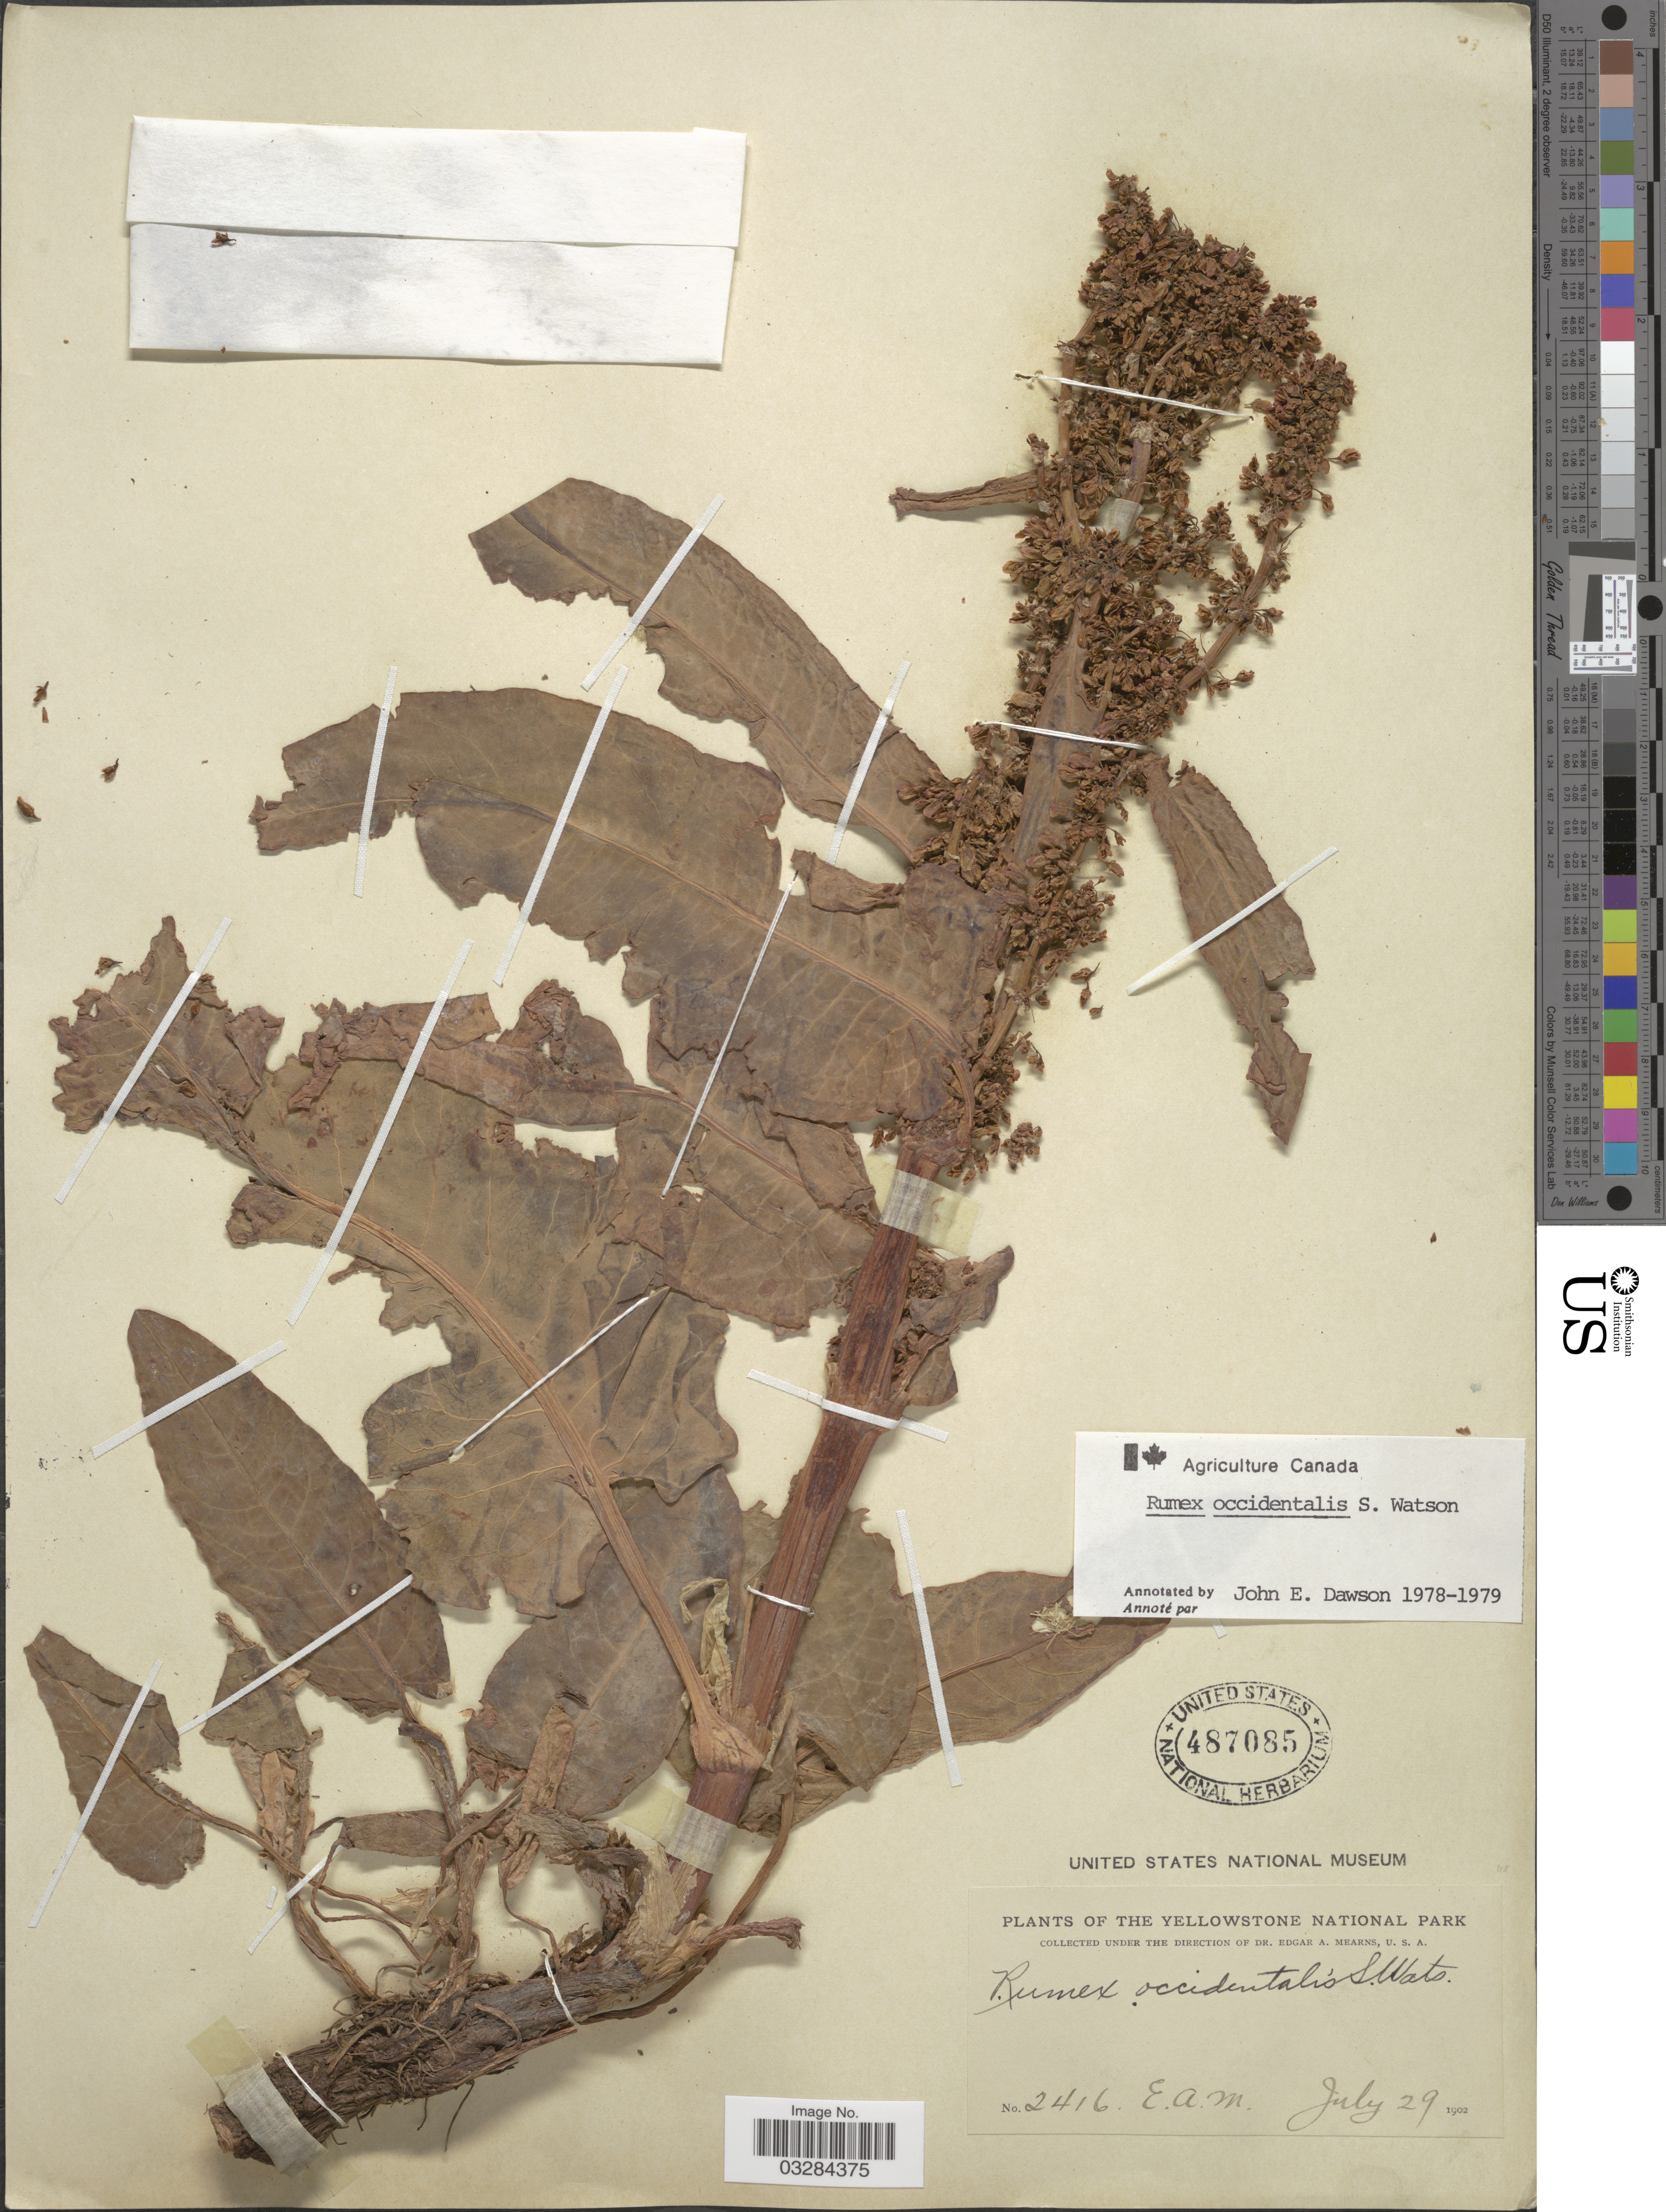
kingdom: Plantae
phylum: Tracheophyta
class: Magnoliopsida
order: Caryophyllales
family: Polygonaceae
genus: Rumex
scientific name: Rumex occidentalis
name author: S. Watson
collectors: E. A. Mearns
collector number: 2416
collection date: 1902-07-29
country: United States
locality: Yellowstone National Park.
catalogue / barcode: US 487085